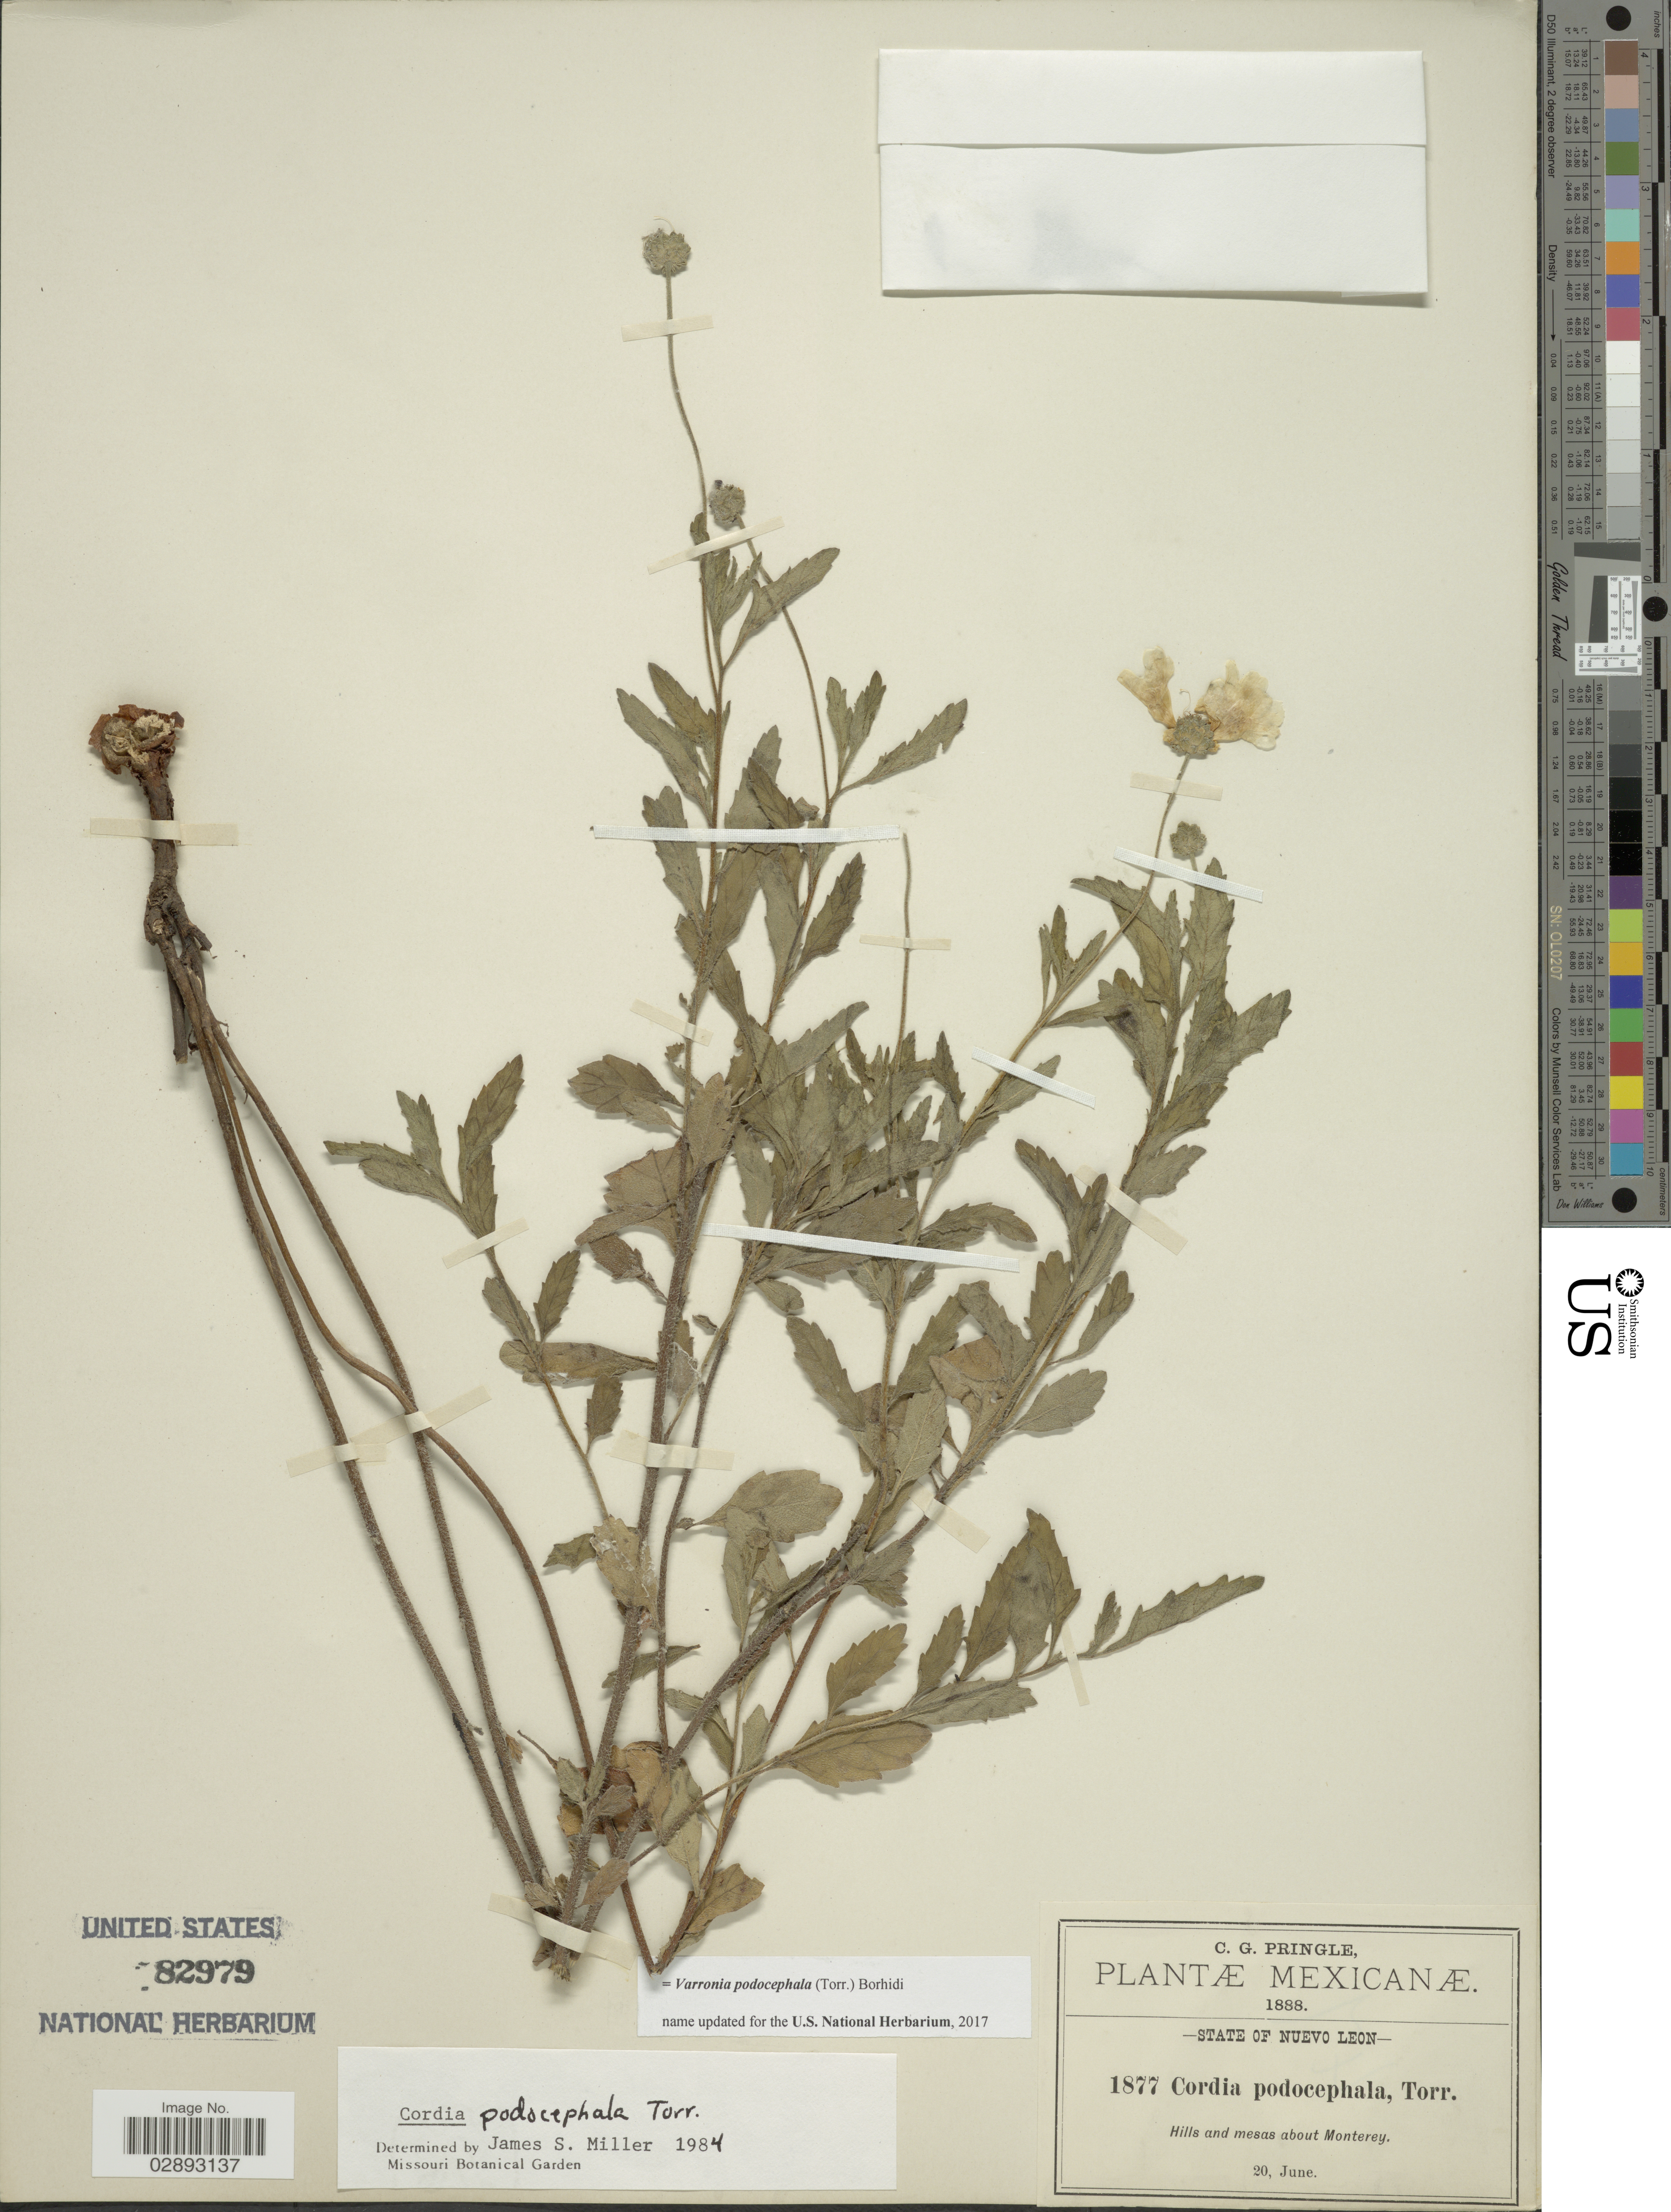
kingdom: Plantae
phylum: Tracheophyta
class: Magnoliopsida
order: Boraginales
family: Cordiaceae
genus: Varronia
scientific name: Varronia podocephala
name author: (Torr.) Borhidi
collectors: C. G. Pringle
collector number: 1877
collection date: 1888-06-20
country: Mexico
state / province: Nuevo León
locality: State of Nuevo Leon. Hills and mesas about Monterey.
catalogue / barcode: US 82979